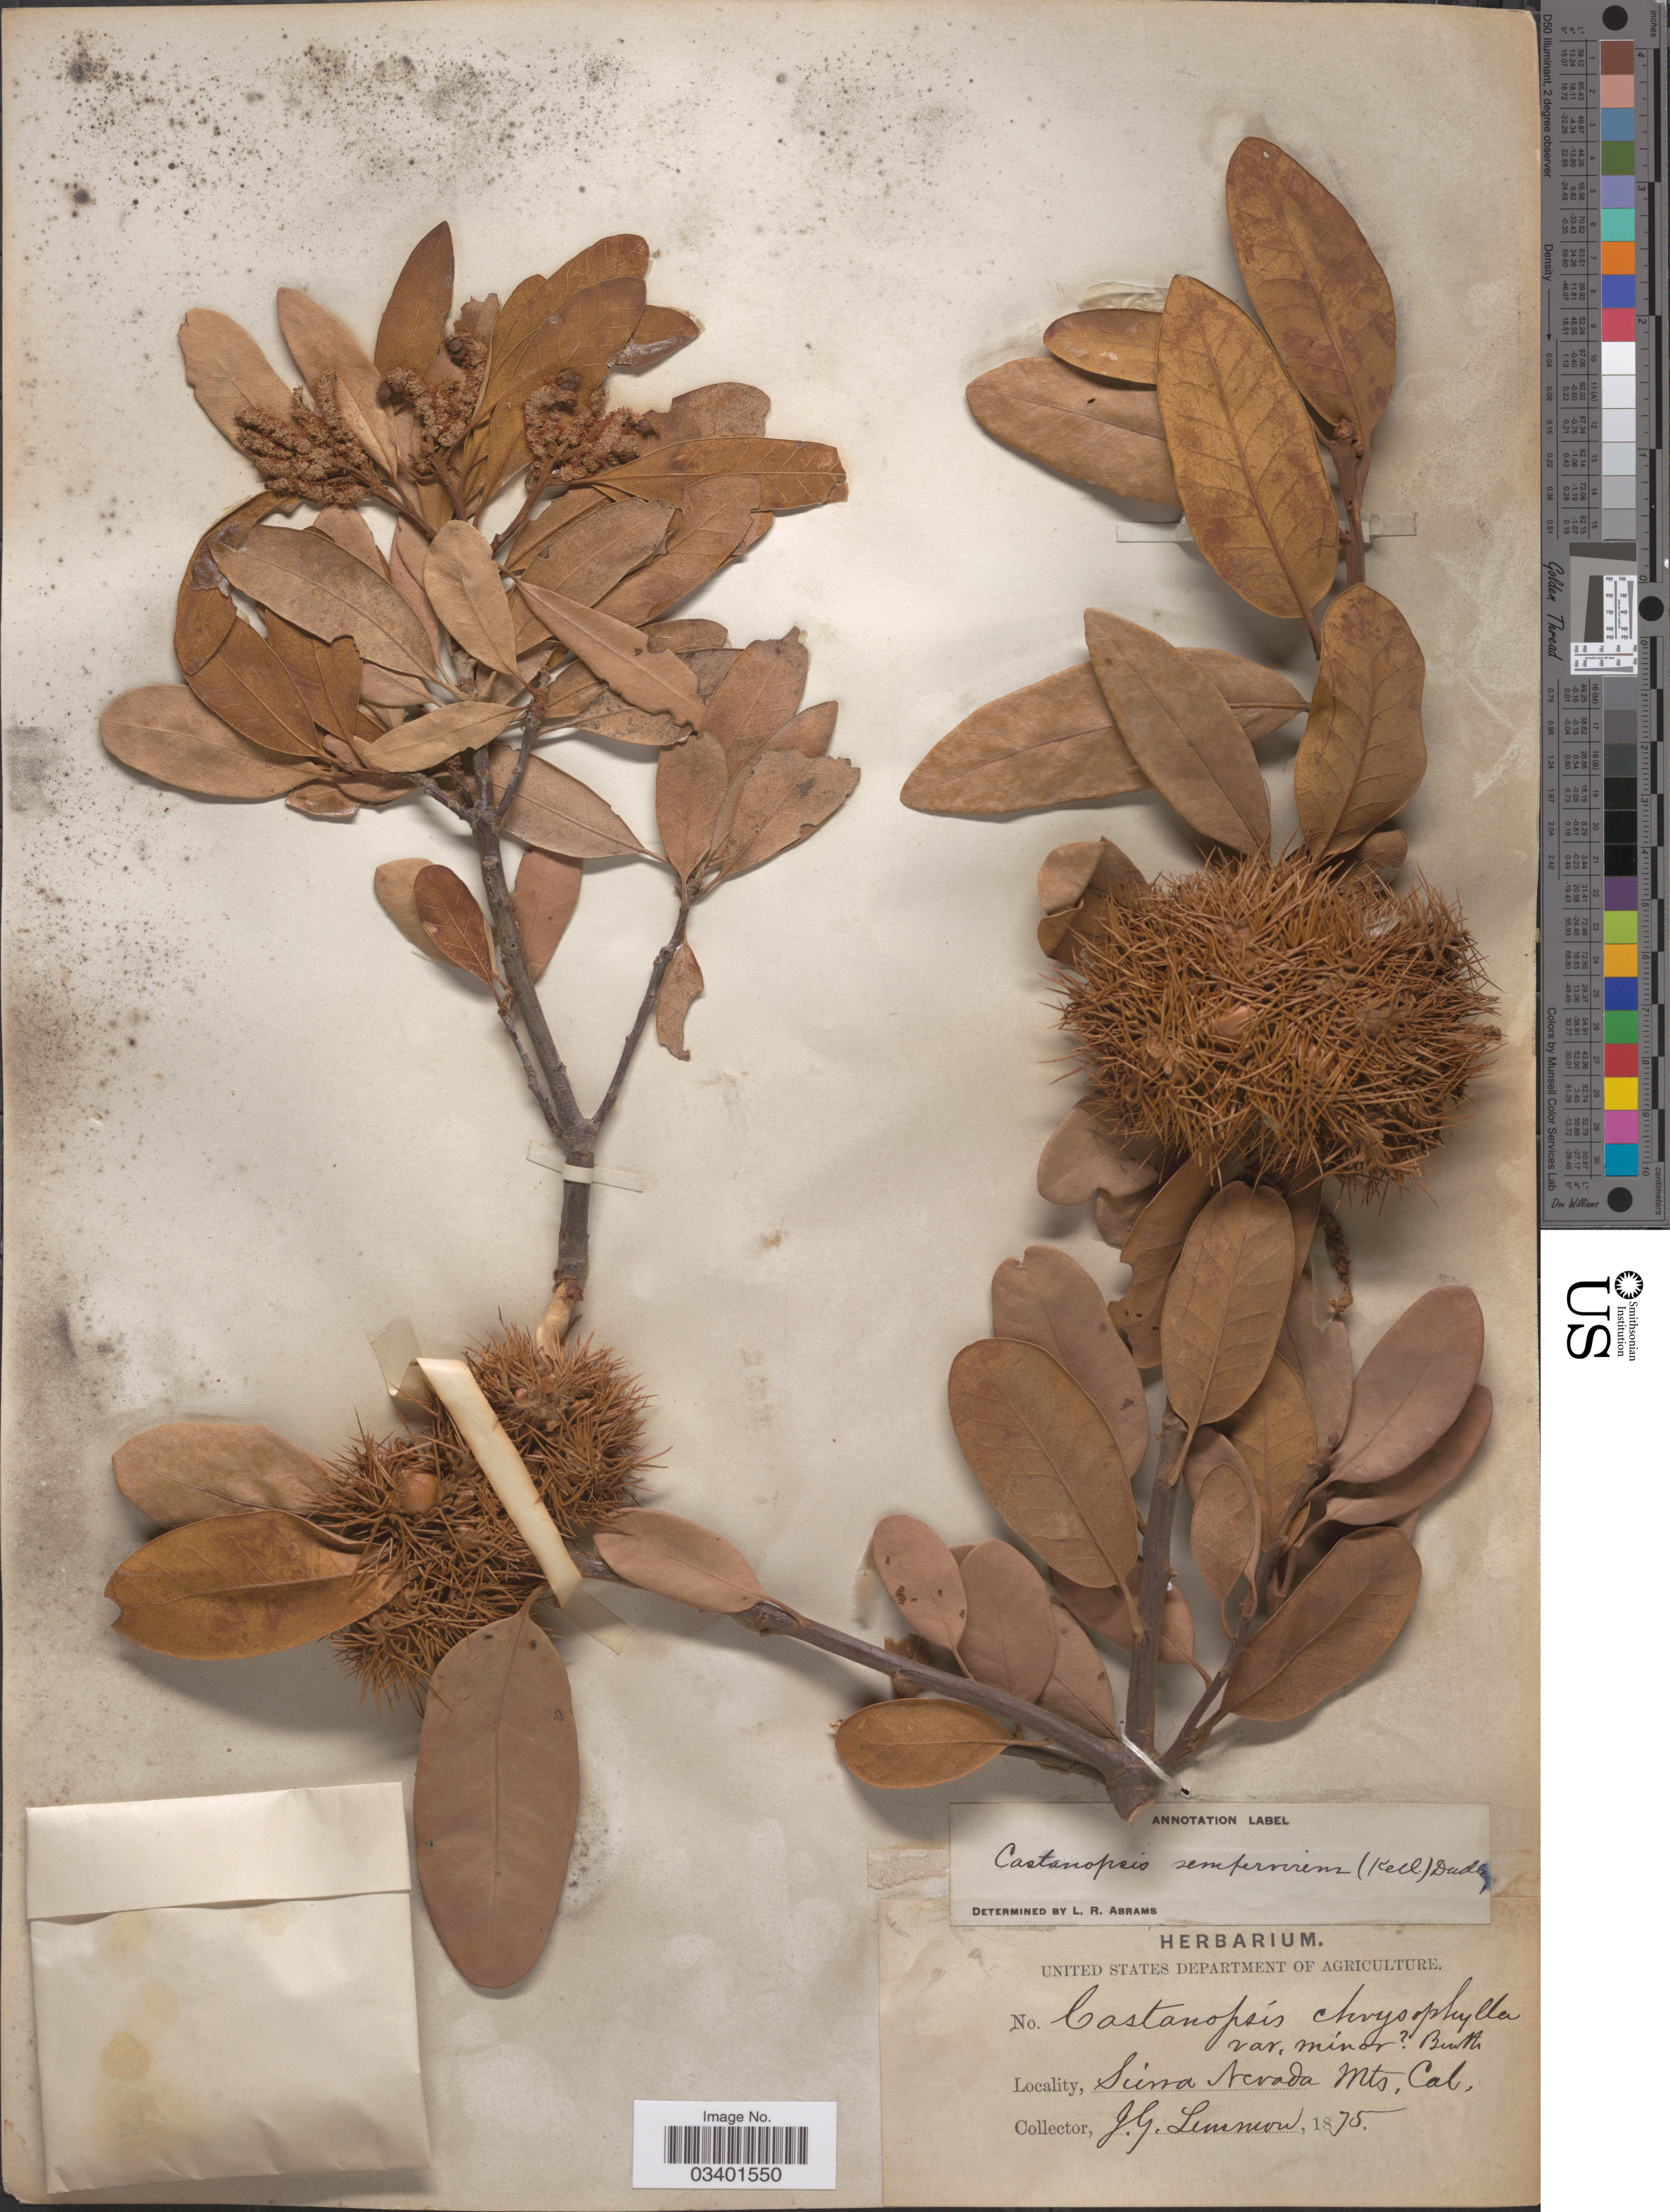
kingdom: Plantae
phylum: Tracheophyta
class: Magnoliopsida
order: Fagales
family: Fagaceae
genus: Chrysolepis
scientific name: Chrysolepis sempervirens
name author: (Kellogg) Hjelmq.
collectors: J. Lemmon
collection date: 1875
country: United States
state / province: California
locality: Sierra Nevada Mts.